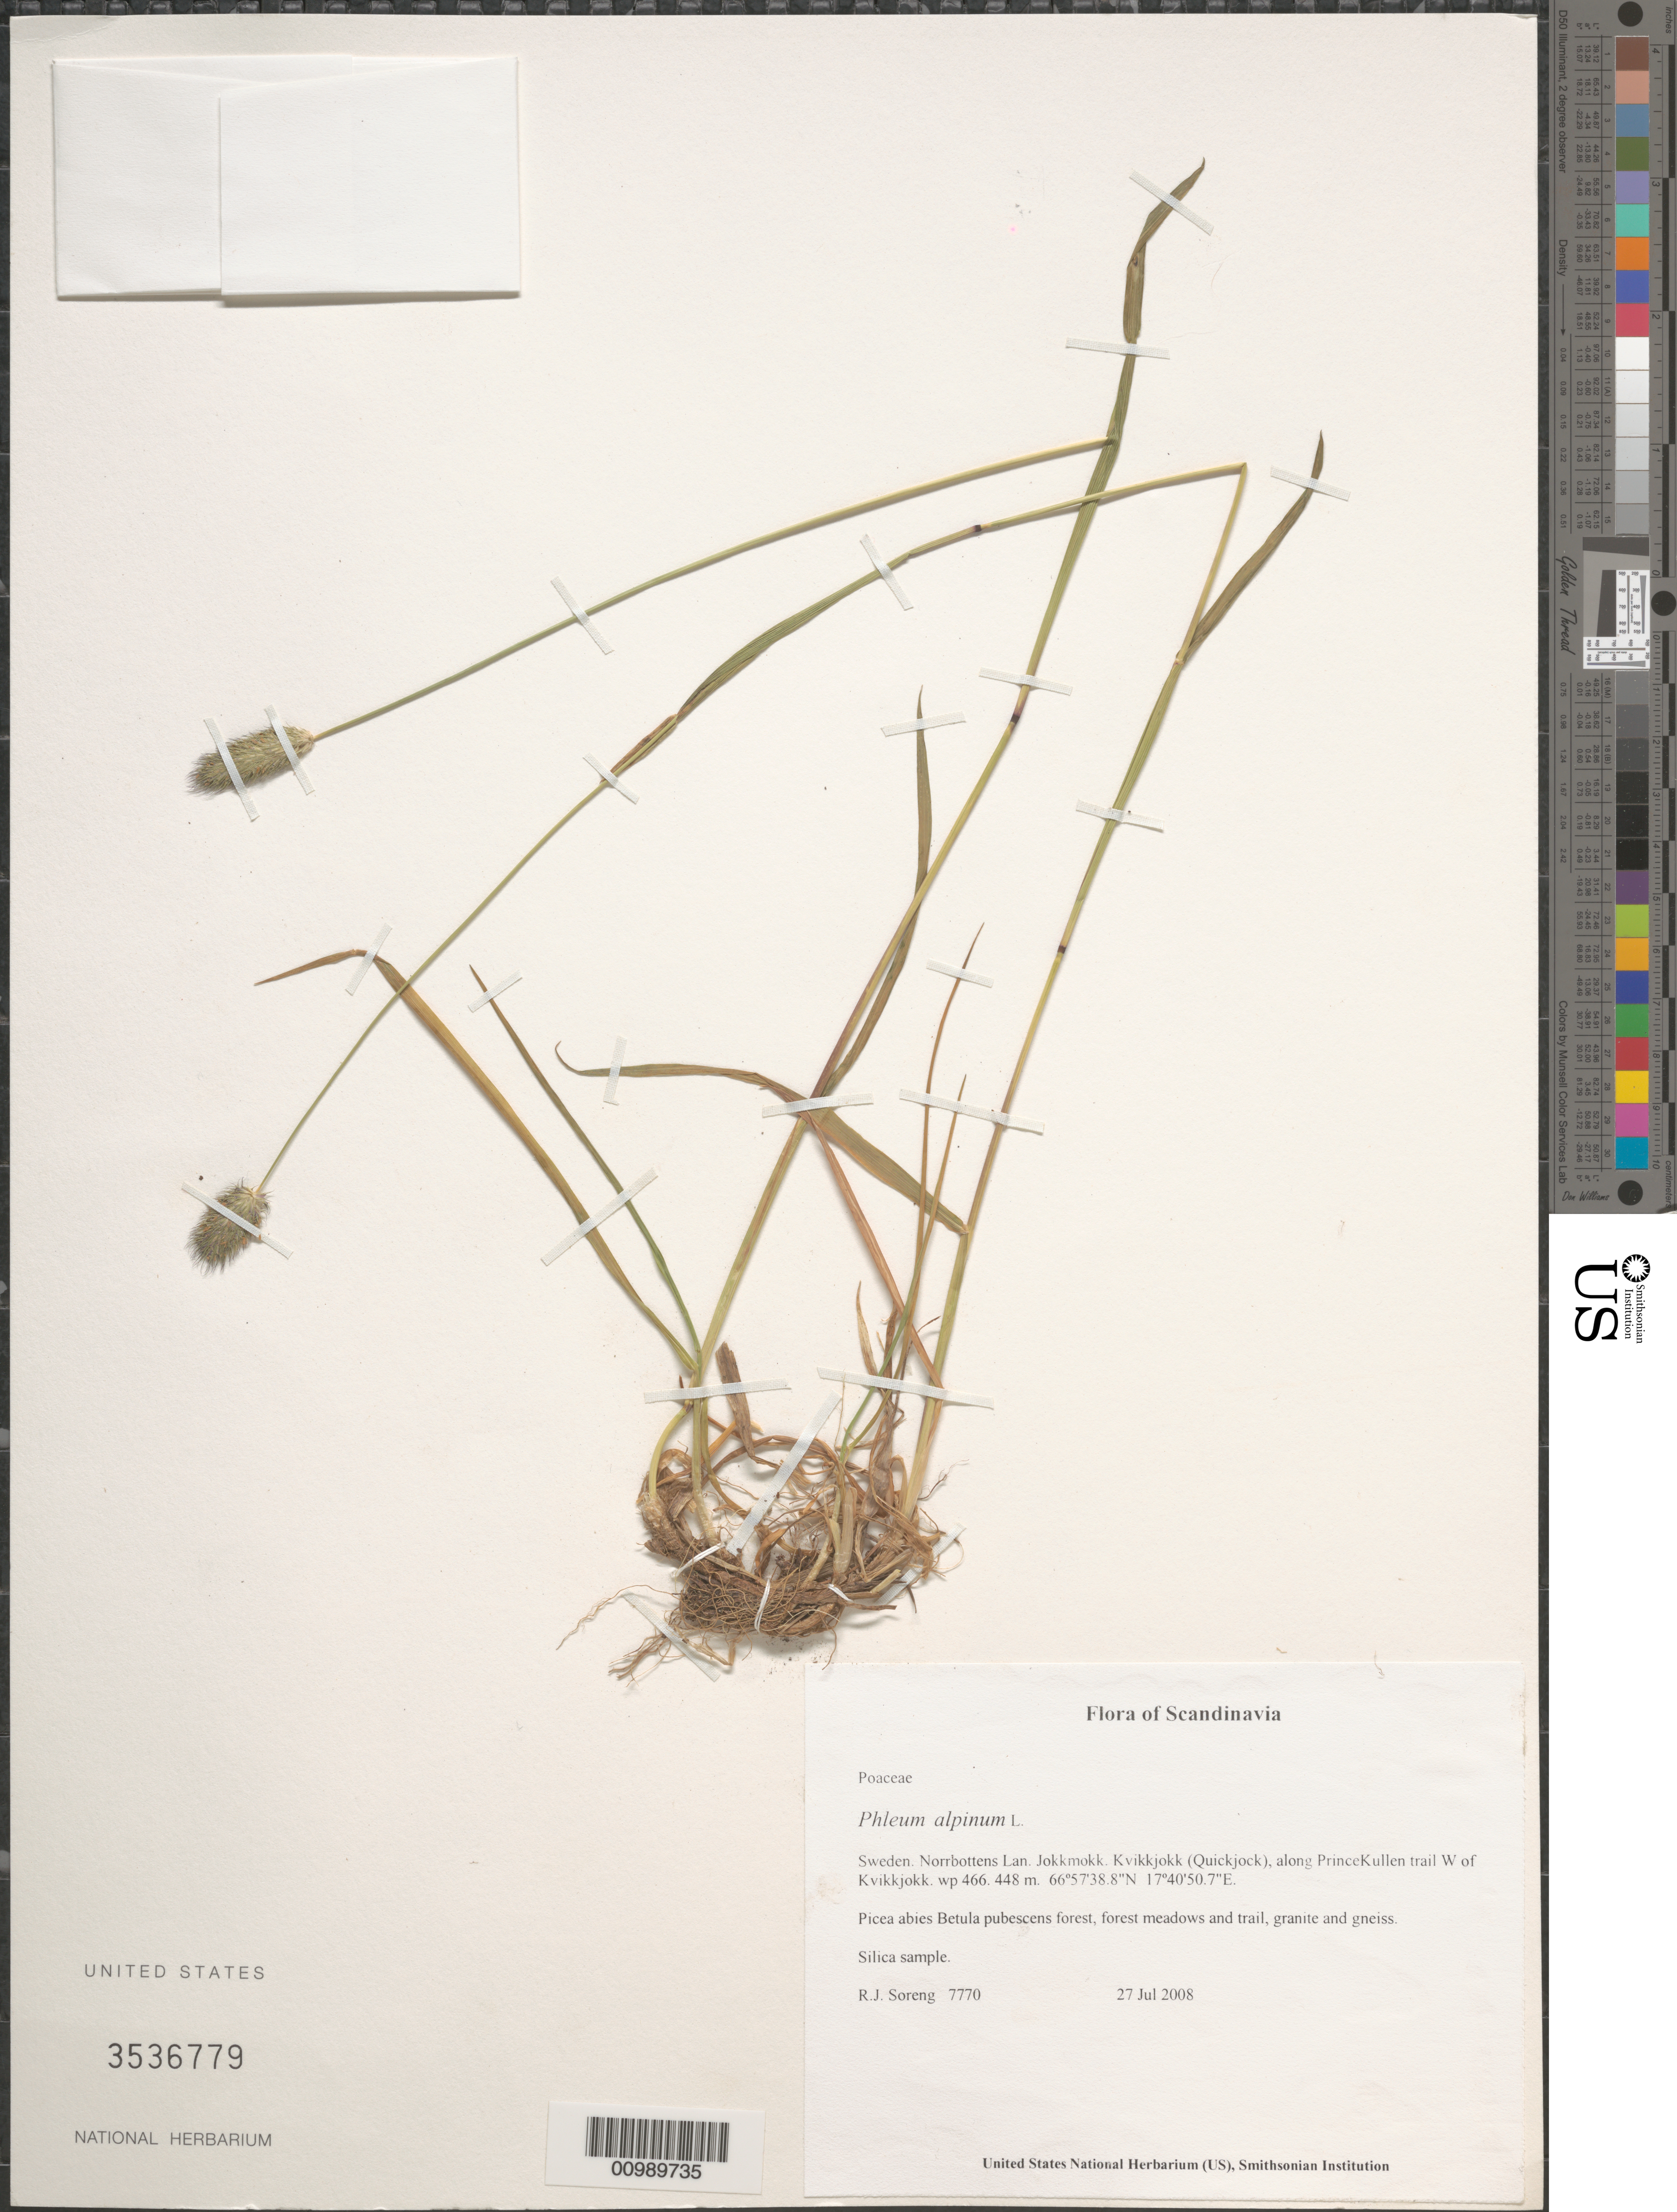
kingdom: Plantae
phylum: Tracheophyta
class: Liliopsida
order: Poales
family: Poaceae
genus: Phleum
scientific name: Phleum alpinum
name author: L.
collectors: R. J. Soreng & N. L. Soreng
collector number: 7770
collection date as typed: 27 Jul 2008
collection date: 2008-07-27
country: Sweden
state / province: Norrbotten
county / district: Jokkmokk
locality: Kvikkjokk (Quickjock), along PrinceKullen trail W of Kvikkjokk.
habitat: Picea abies Betula pubescens forest, forest meadows and trail, granite and gneiss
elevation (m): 448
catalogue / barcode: US 3536779